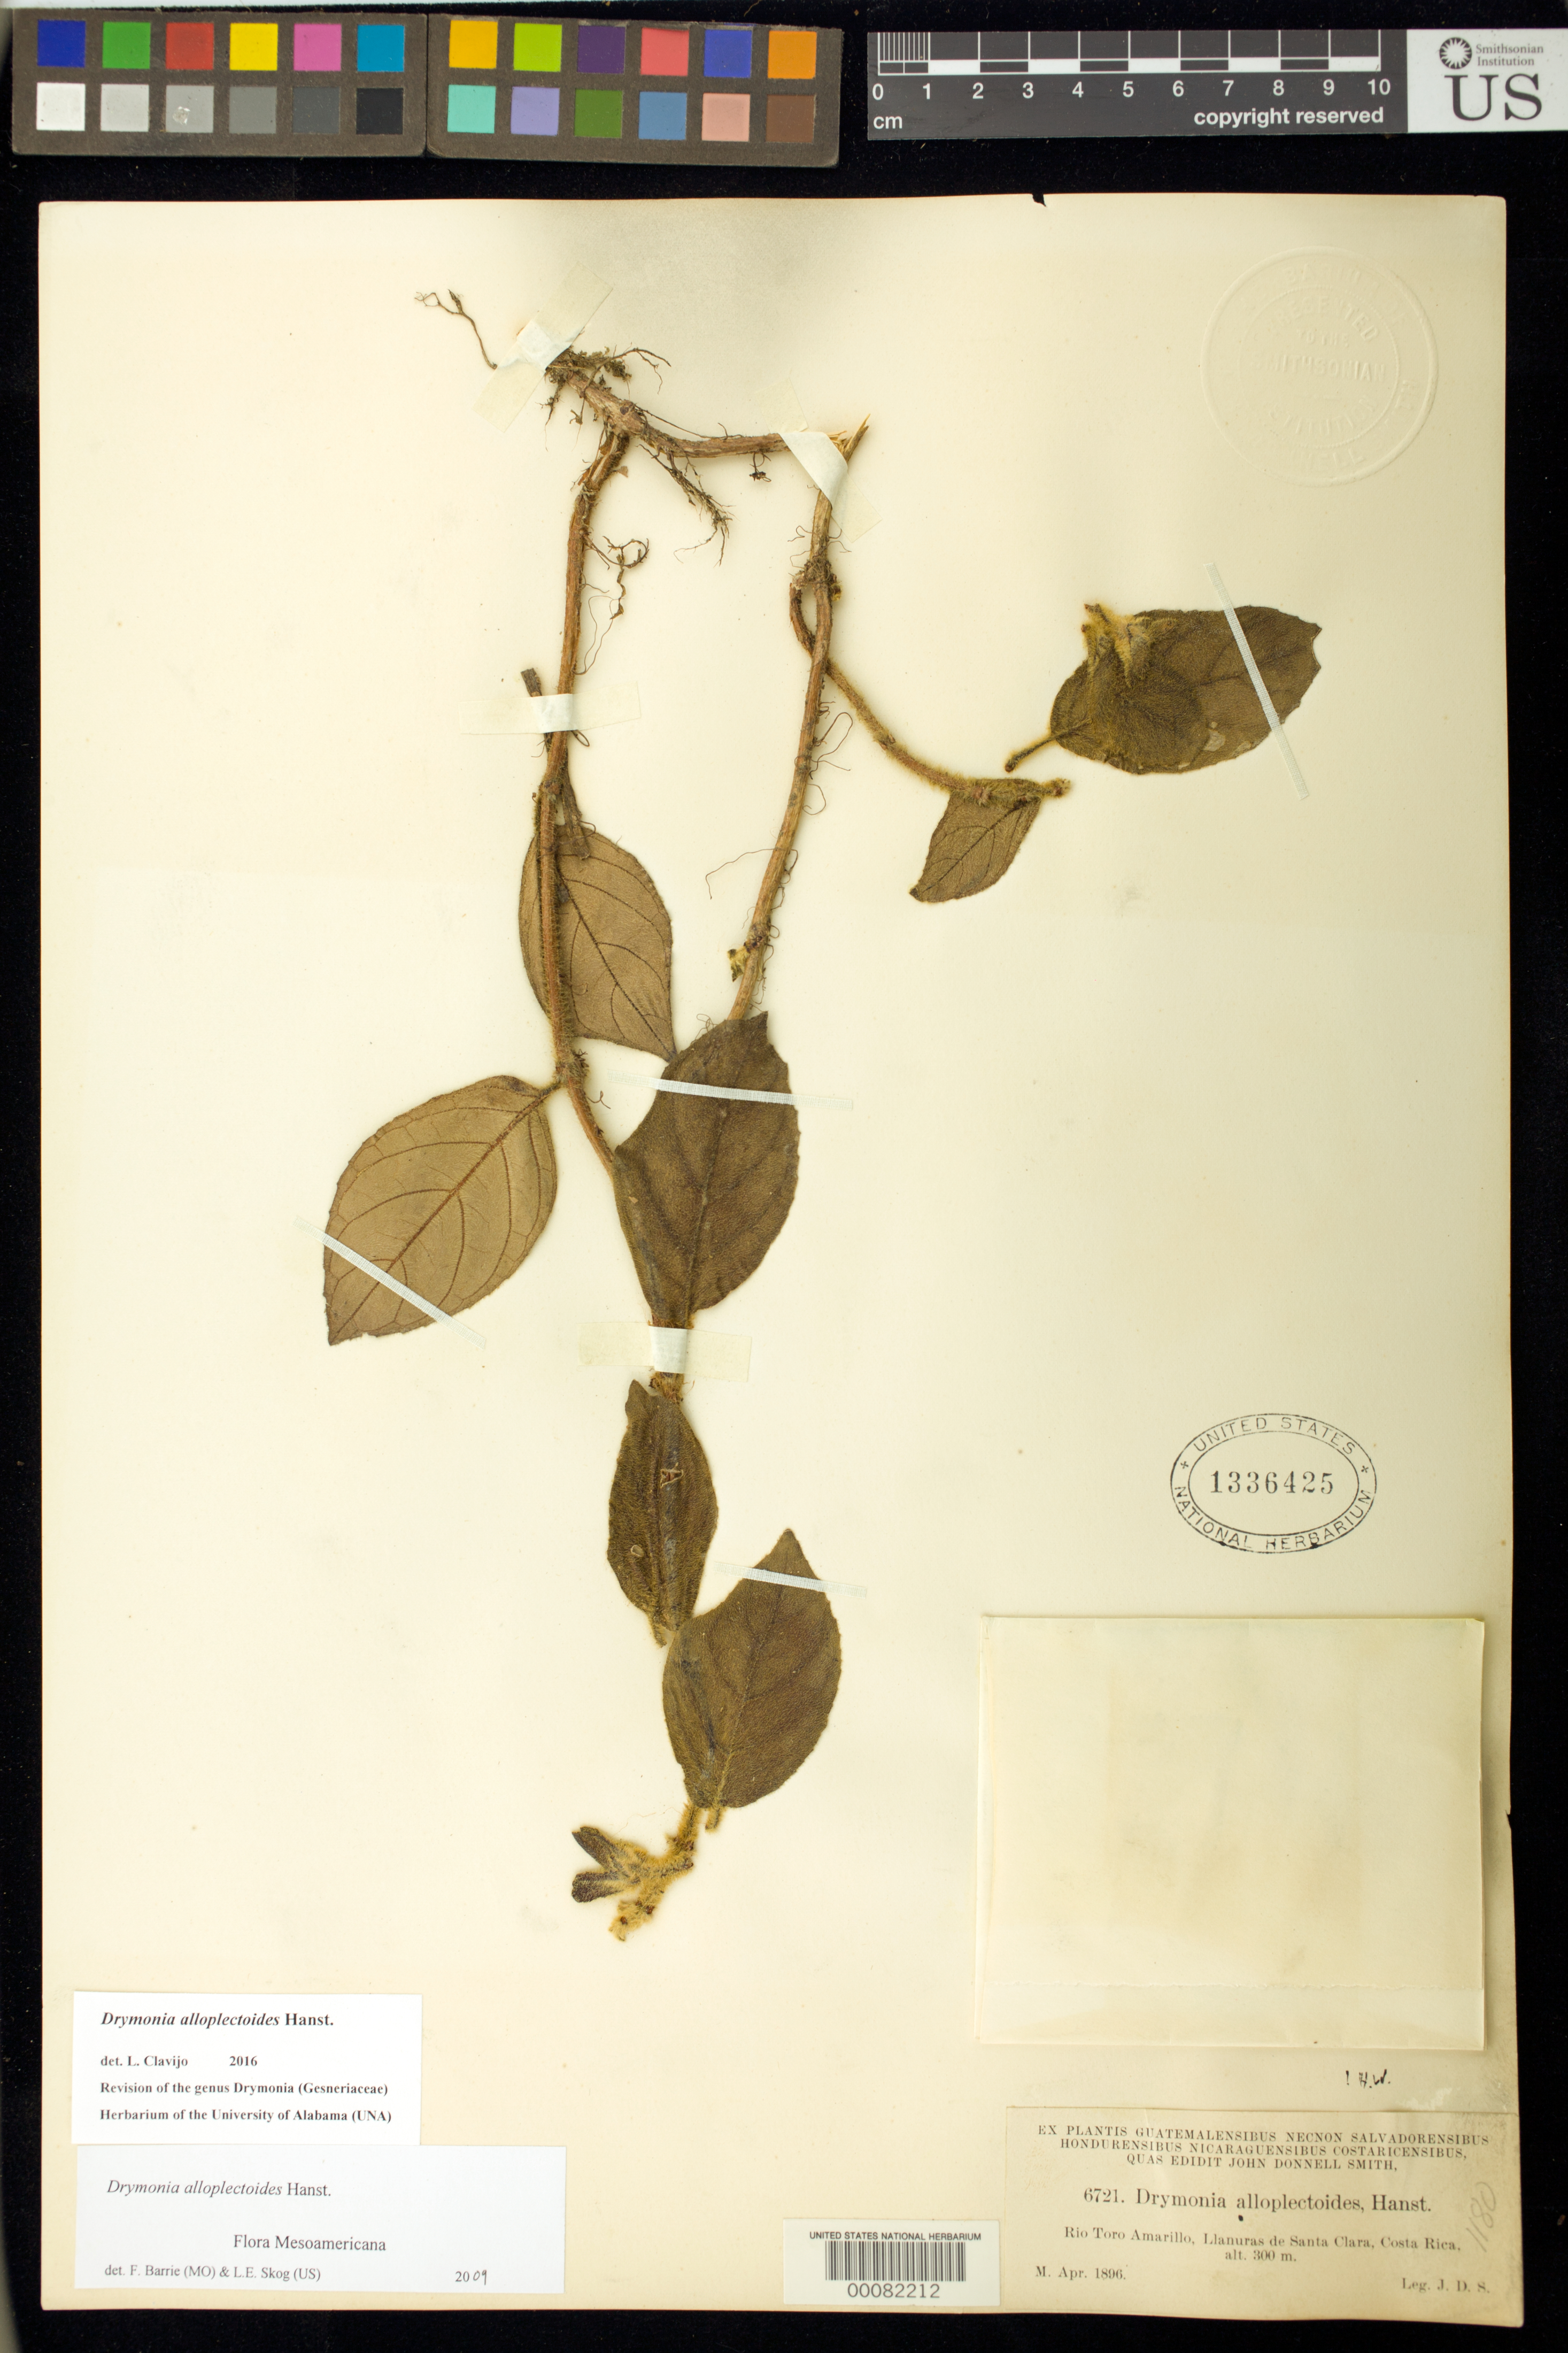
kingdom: Plantae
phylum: Tracheophyta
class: Magnoliopsida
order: Lamiales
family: Gesneriaceae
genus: Drymonia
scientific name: Drymonia alloplectoides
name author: Hanst.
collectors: J. Donnell Smith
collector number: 6721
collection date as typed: Apr 1896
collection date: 1896-04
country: Costa Rica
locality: Rio Toro Amarillo, Llanuras de Santa Clara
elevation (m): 300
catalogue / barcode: US 1336425